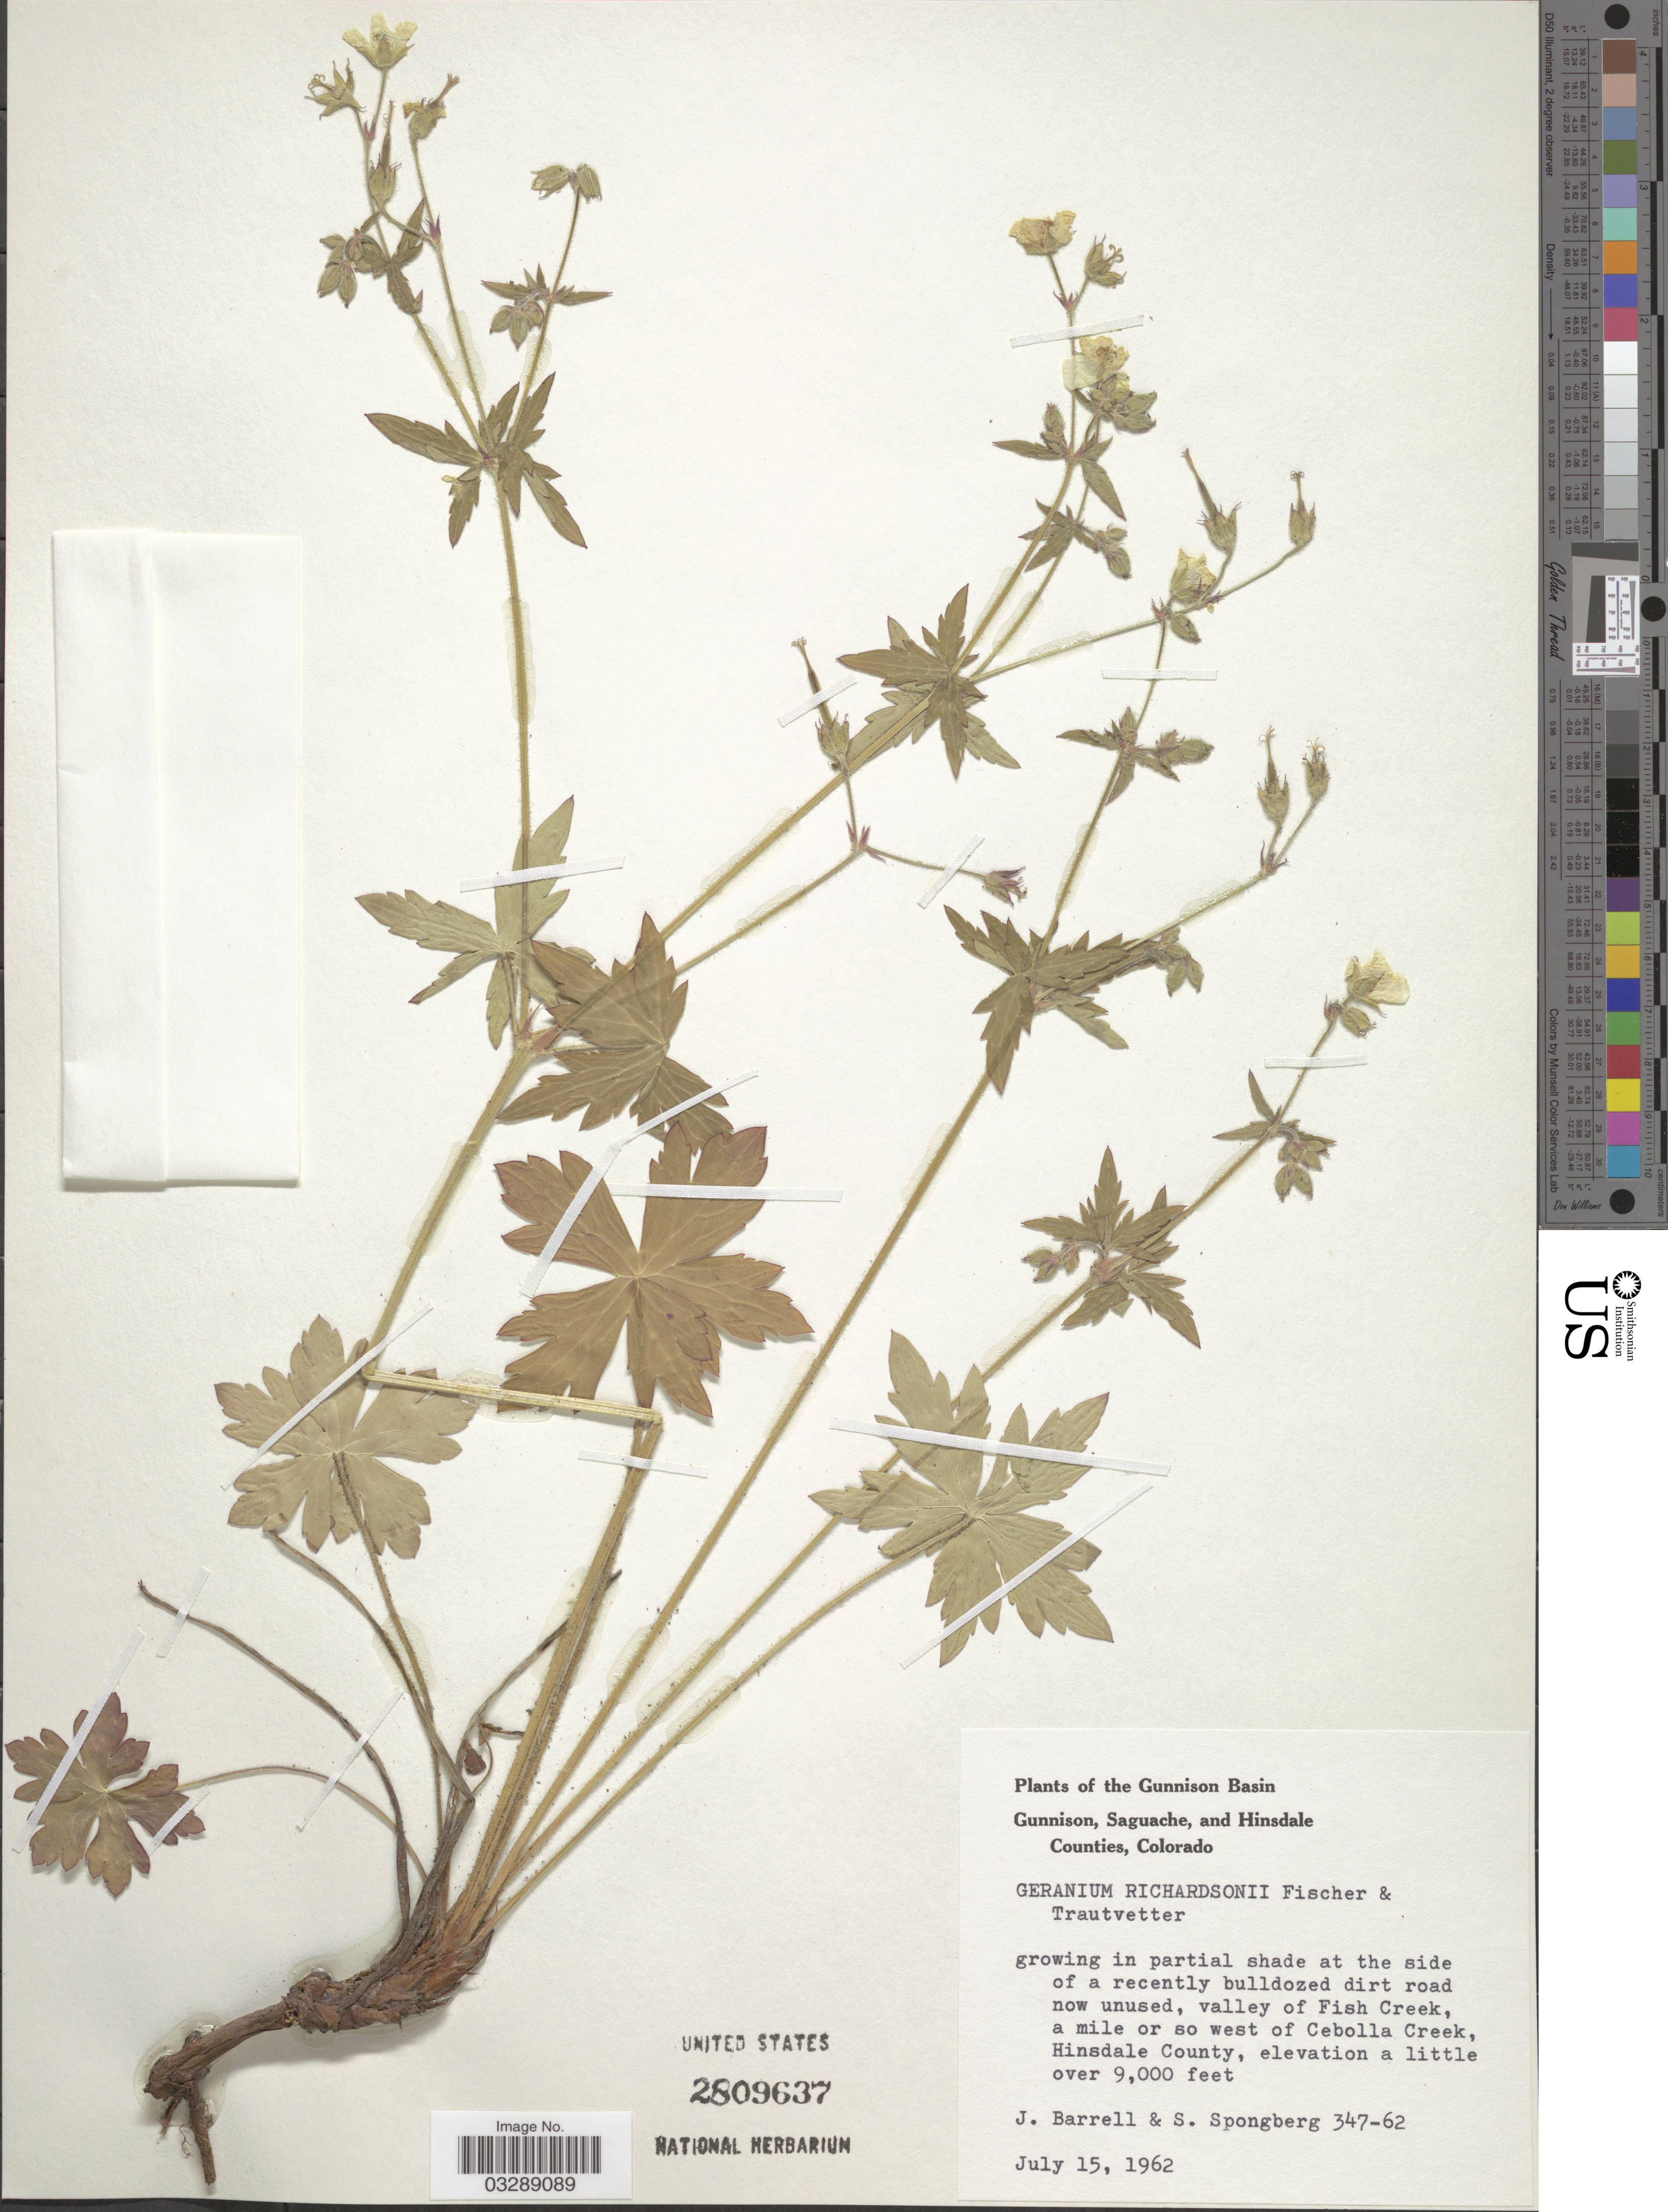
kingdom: Plantae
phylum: Tracheophyta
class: Magnoliopsida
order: Geraniales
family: Geraniaceae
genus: Geranium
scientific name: Geranium richardsonii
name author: Fisch. & Trautv.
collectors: J. Barrell & S. A.Spongberg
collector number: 347-62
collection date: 1962-07-15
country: United States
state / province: Colorado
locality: The Gunnison Basin. Valley of Fish Creek, a mile or so west of Cebolla Creek, Hinsdale County.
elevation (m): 2743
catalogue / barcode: US 2809637